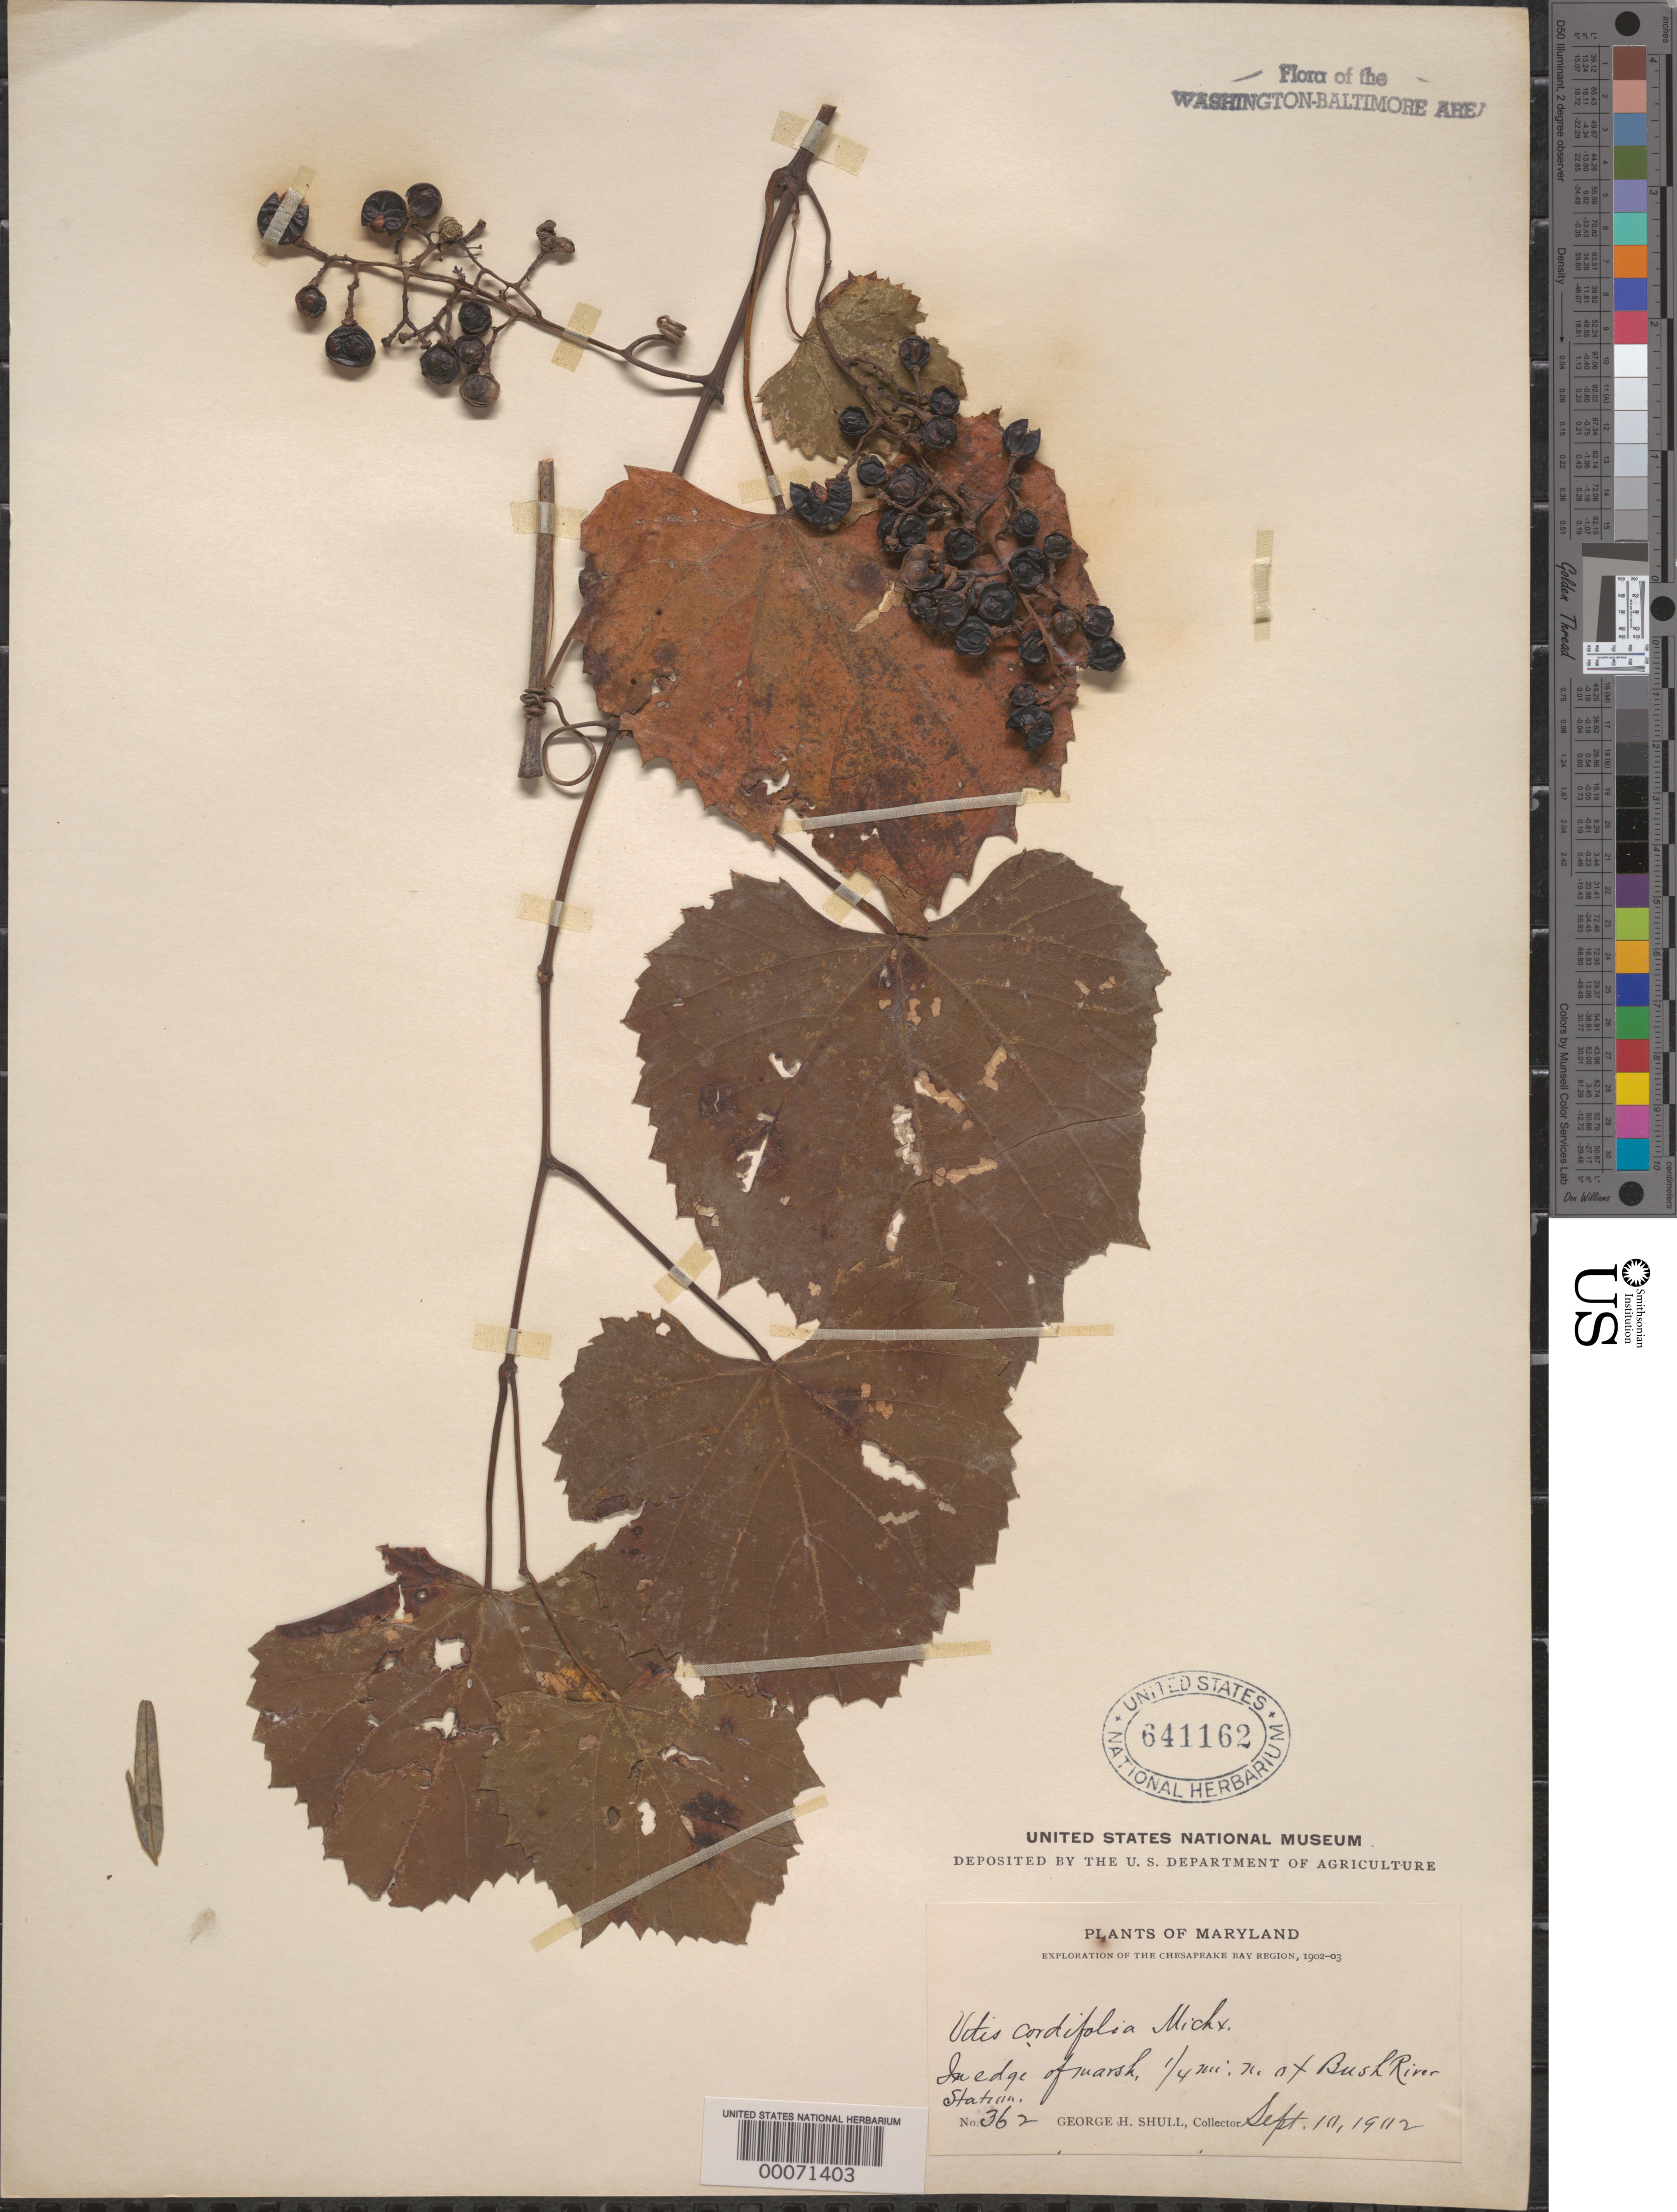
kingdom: Plantae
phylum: Tracheophyta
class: Magnoliopsida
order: Vitales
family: Vitaceae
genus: Vitis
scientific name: Vitis vulpina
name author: L.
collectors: G. H. Shull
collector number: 362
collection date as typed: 10 Sep 1902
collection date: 1902-09-10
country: United States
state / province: Maryland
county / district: Harford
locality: North of Bush River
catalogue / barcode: US 641162